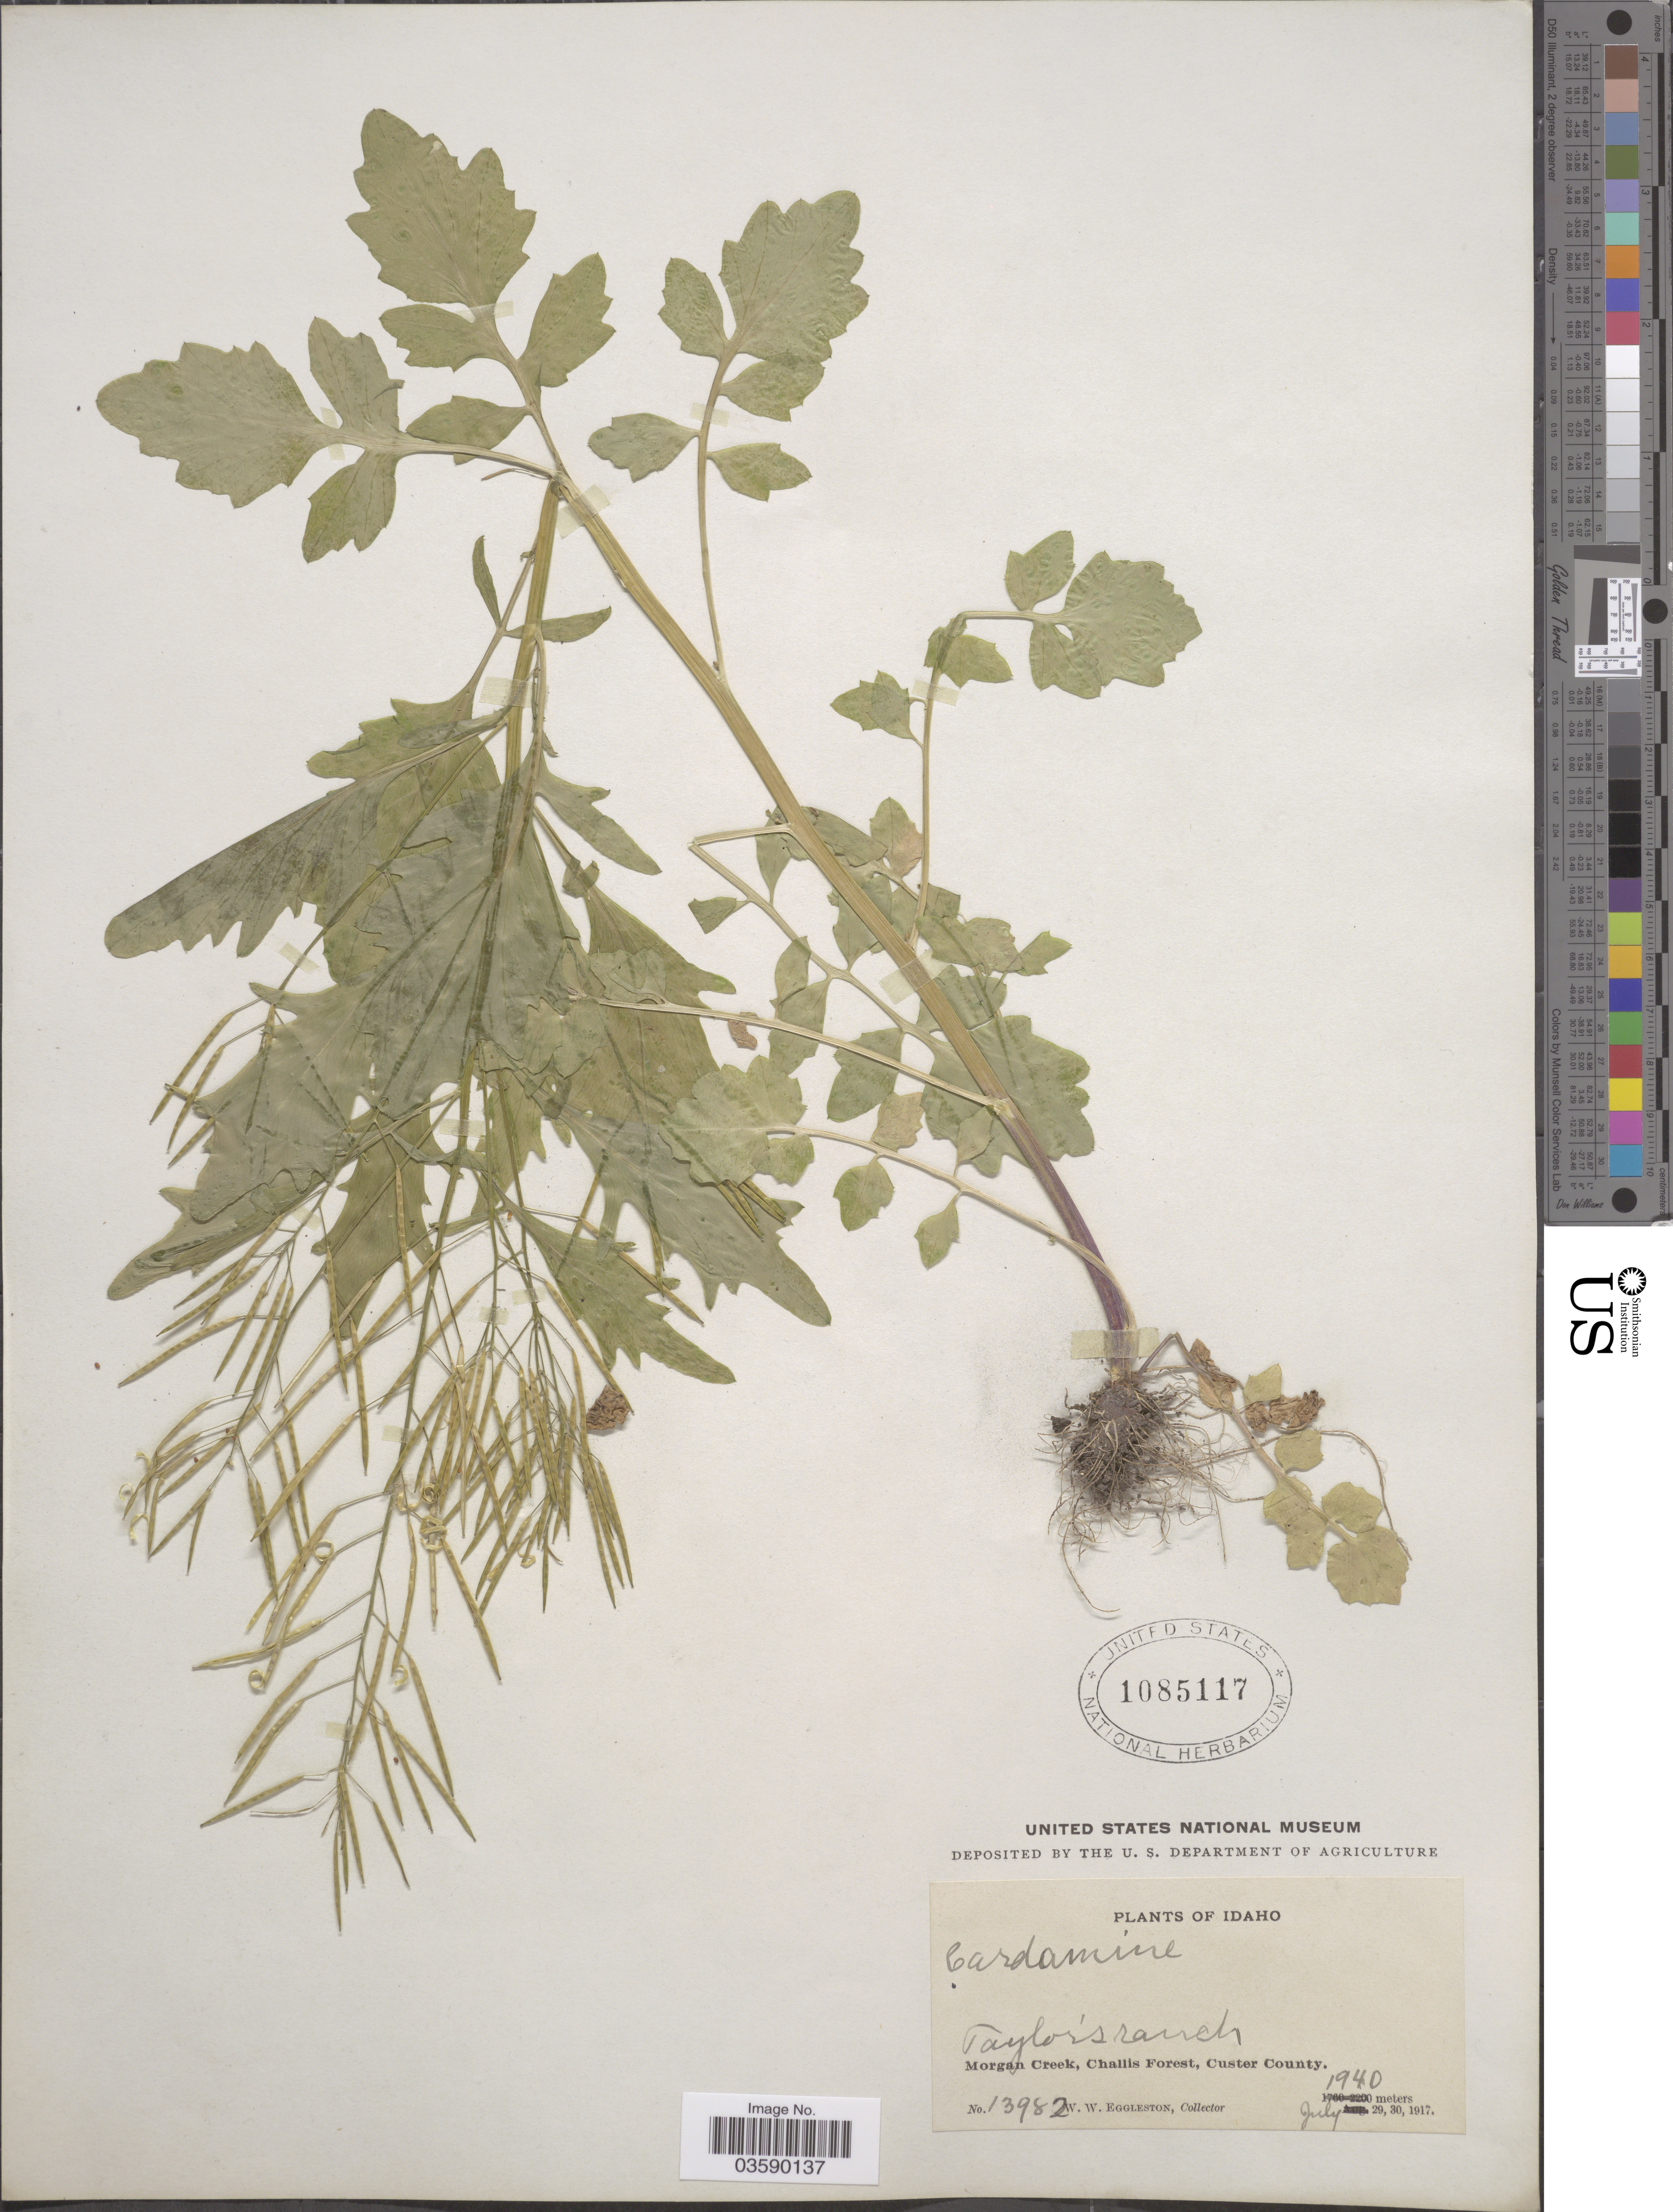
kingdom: Plantae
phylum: Tracheophyta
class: Magnoliopsida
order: Brassicales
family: Brassicaceae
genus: Cardamine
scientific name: Cardamine sp.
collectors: W. W. Eggleston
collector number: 13892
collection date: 1917-07-29/1917-07-30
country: United States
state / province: Idaho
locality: Taylor's ranch. Morgan Creek, Challis Forest, Custer County.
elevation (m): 1940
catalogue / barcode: US 1085117